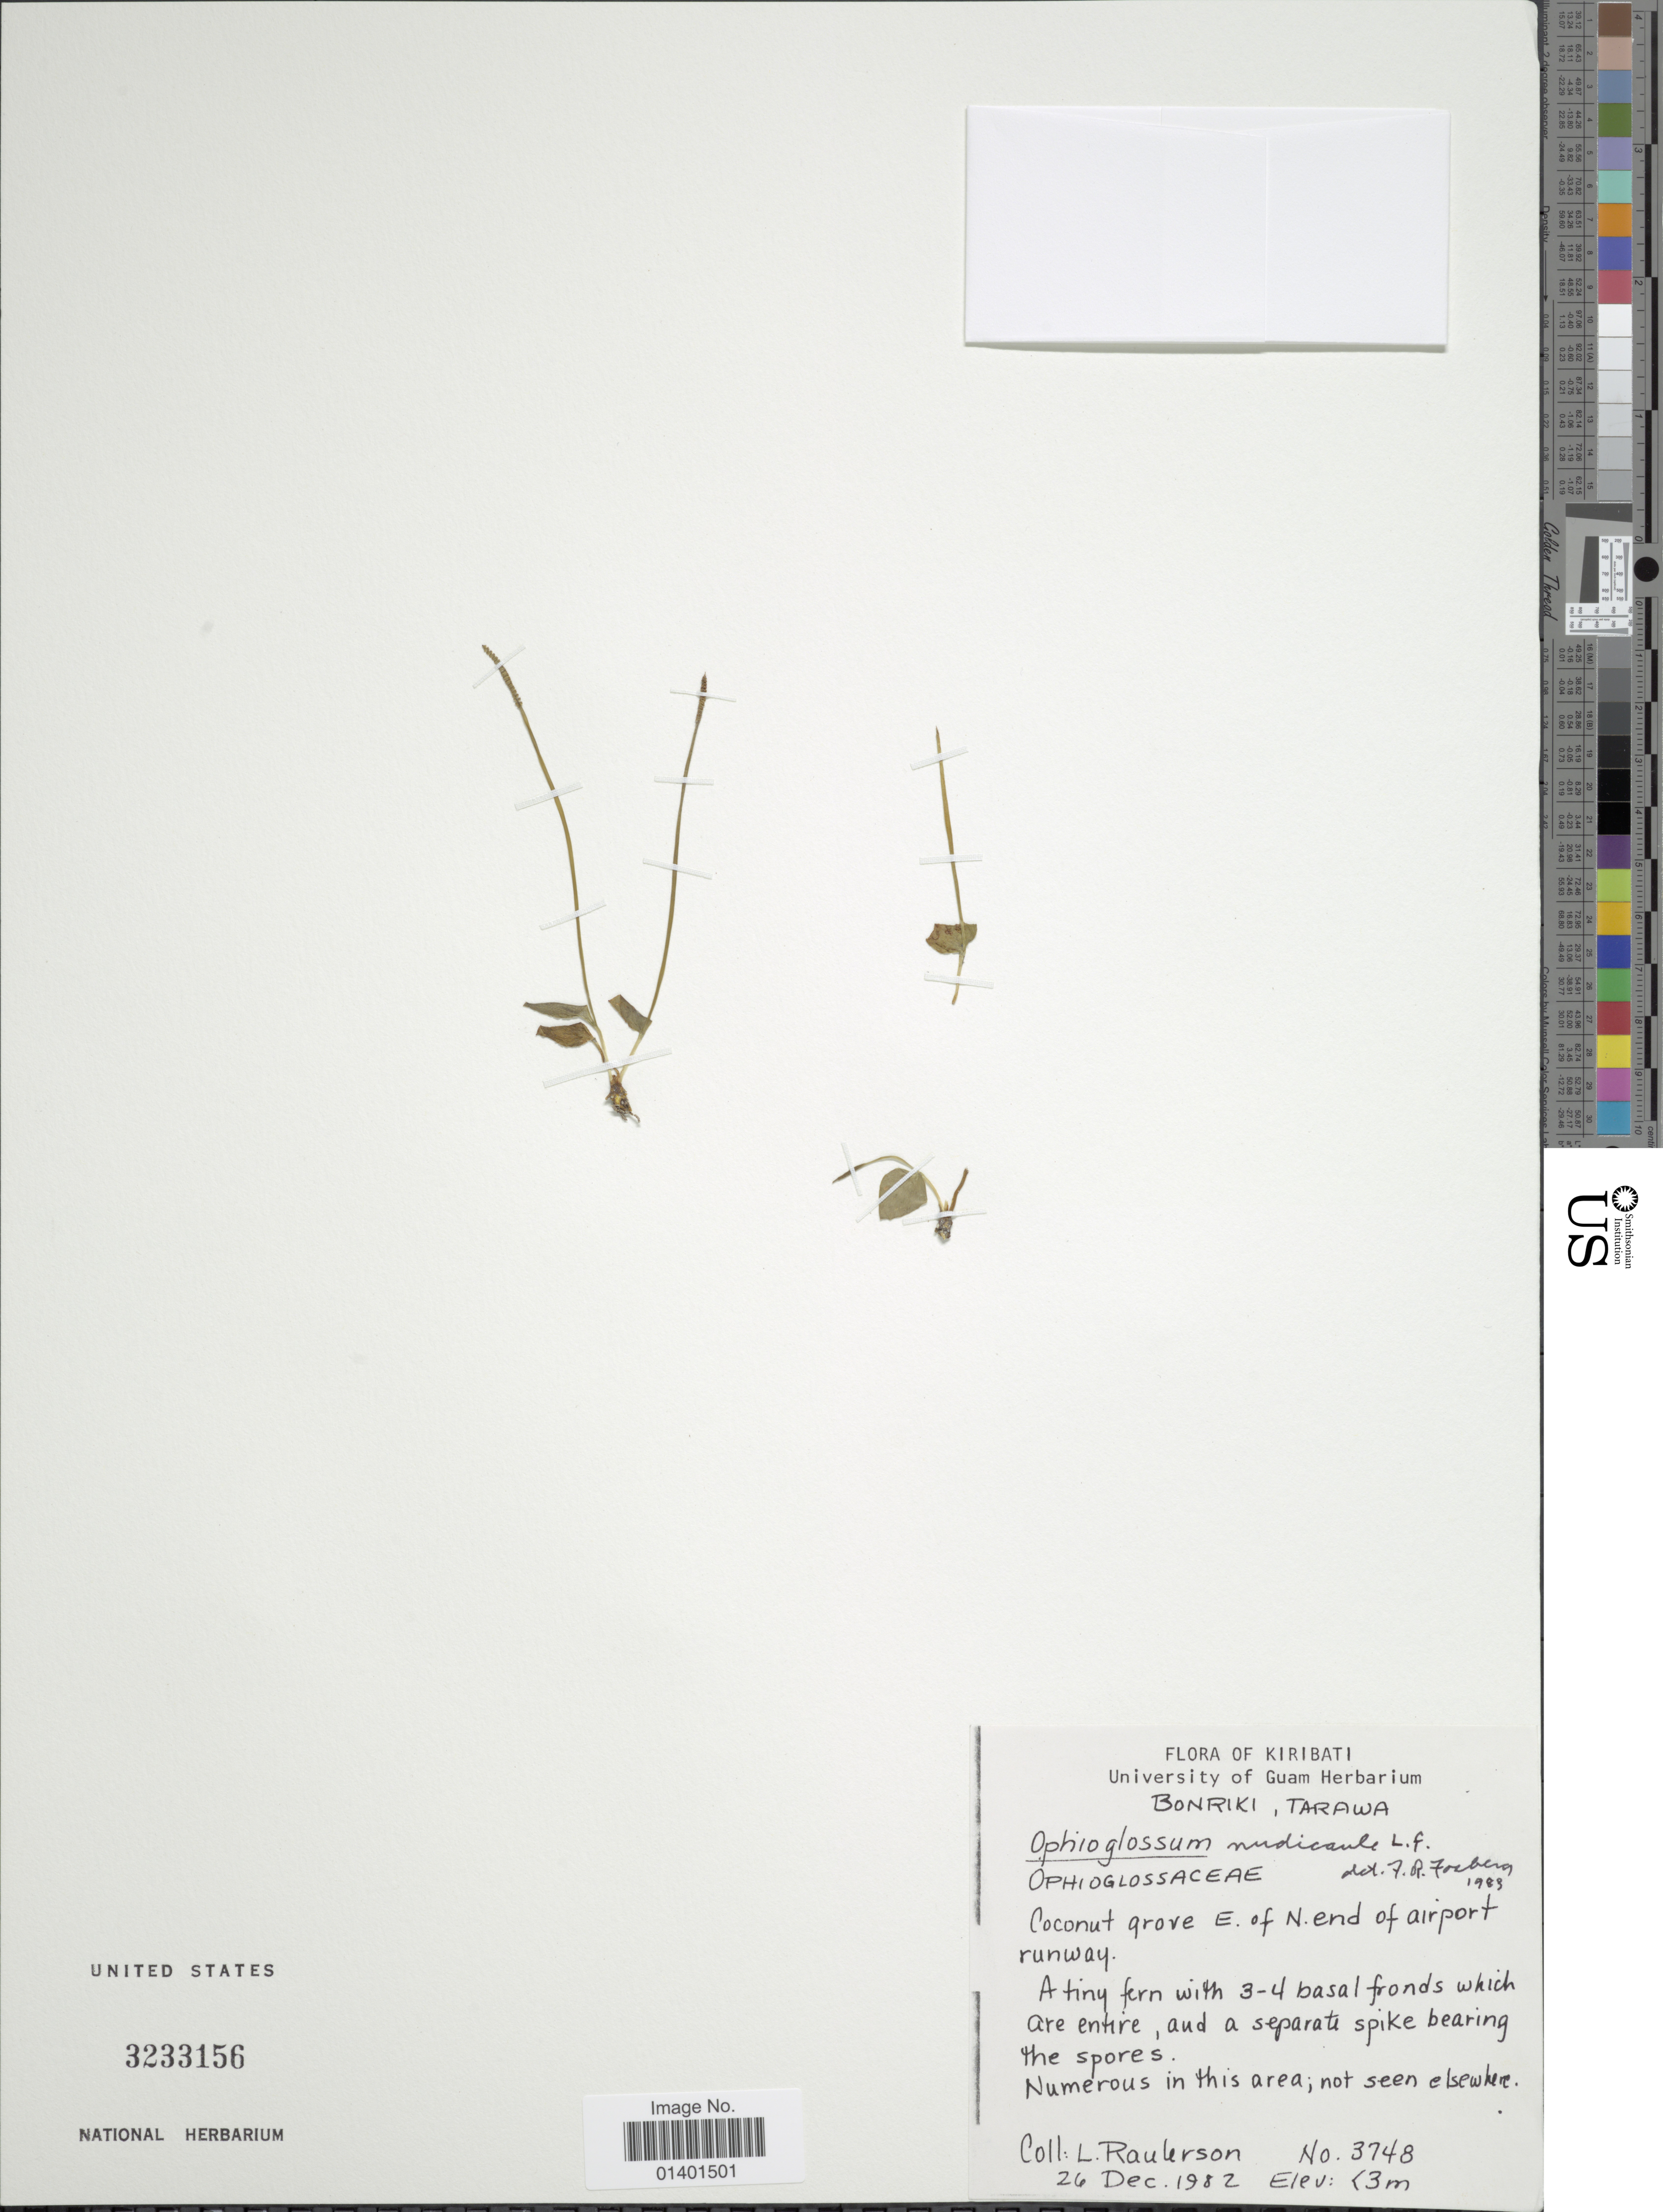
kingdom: Plantae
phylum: Tracheophyta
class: Polypodiopsida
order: Ophioglossales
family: Ophioglossaceae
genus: Ophioglossum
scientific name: Ophioglossum nudicaule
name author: L. f.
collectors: L. Raulerson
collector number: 3748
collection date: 1982-12-26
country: Kiribati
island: Tarawa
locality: Bonkiri, Tarawa, coconut grove E. of N. end of airport runway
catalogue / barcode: US 3233156